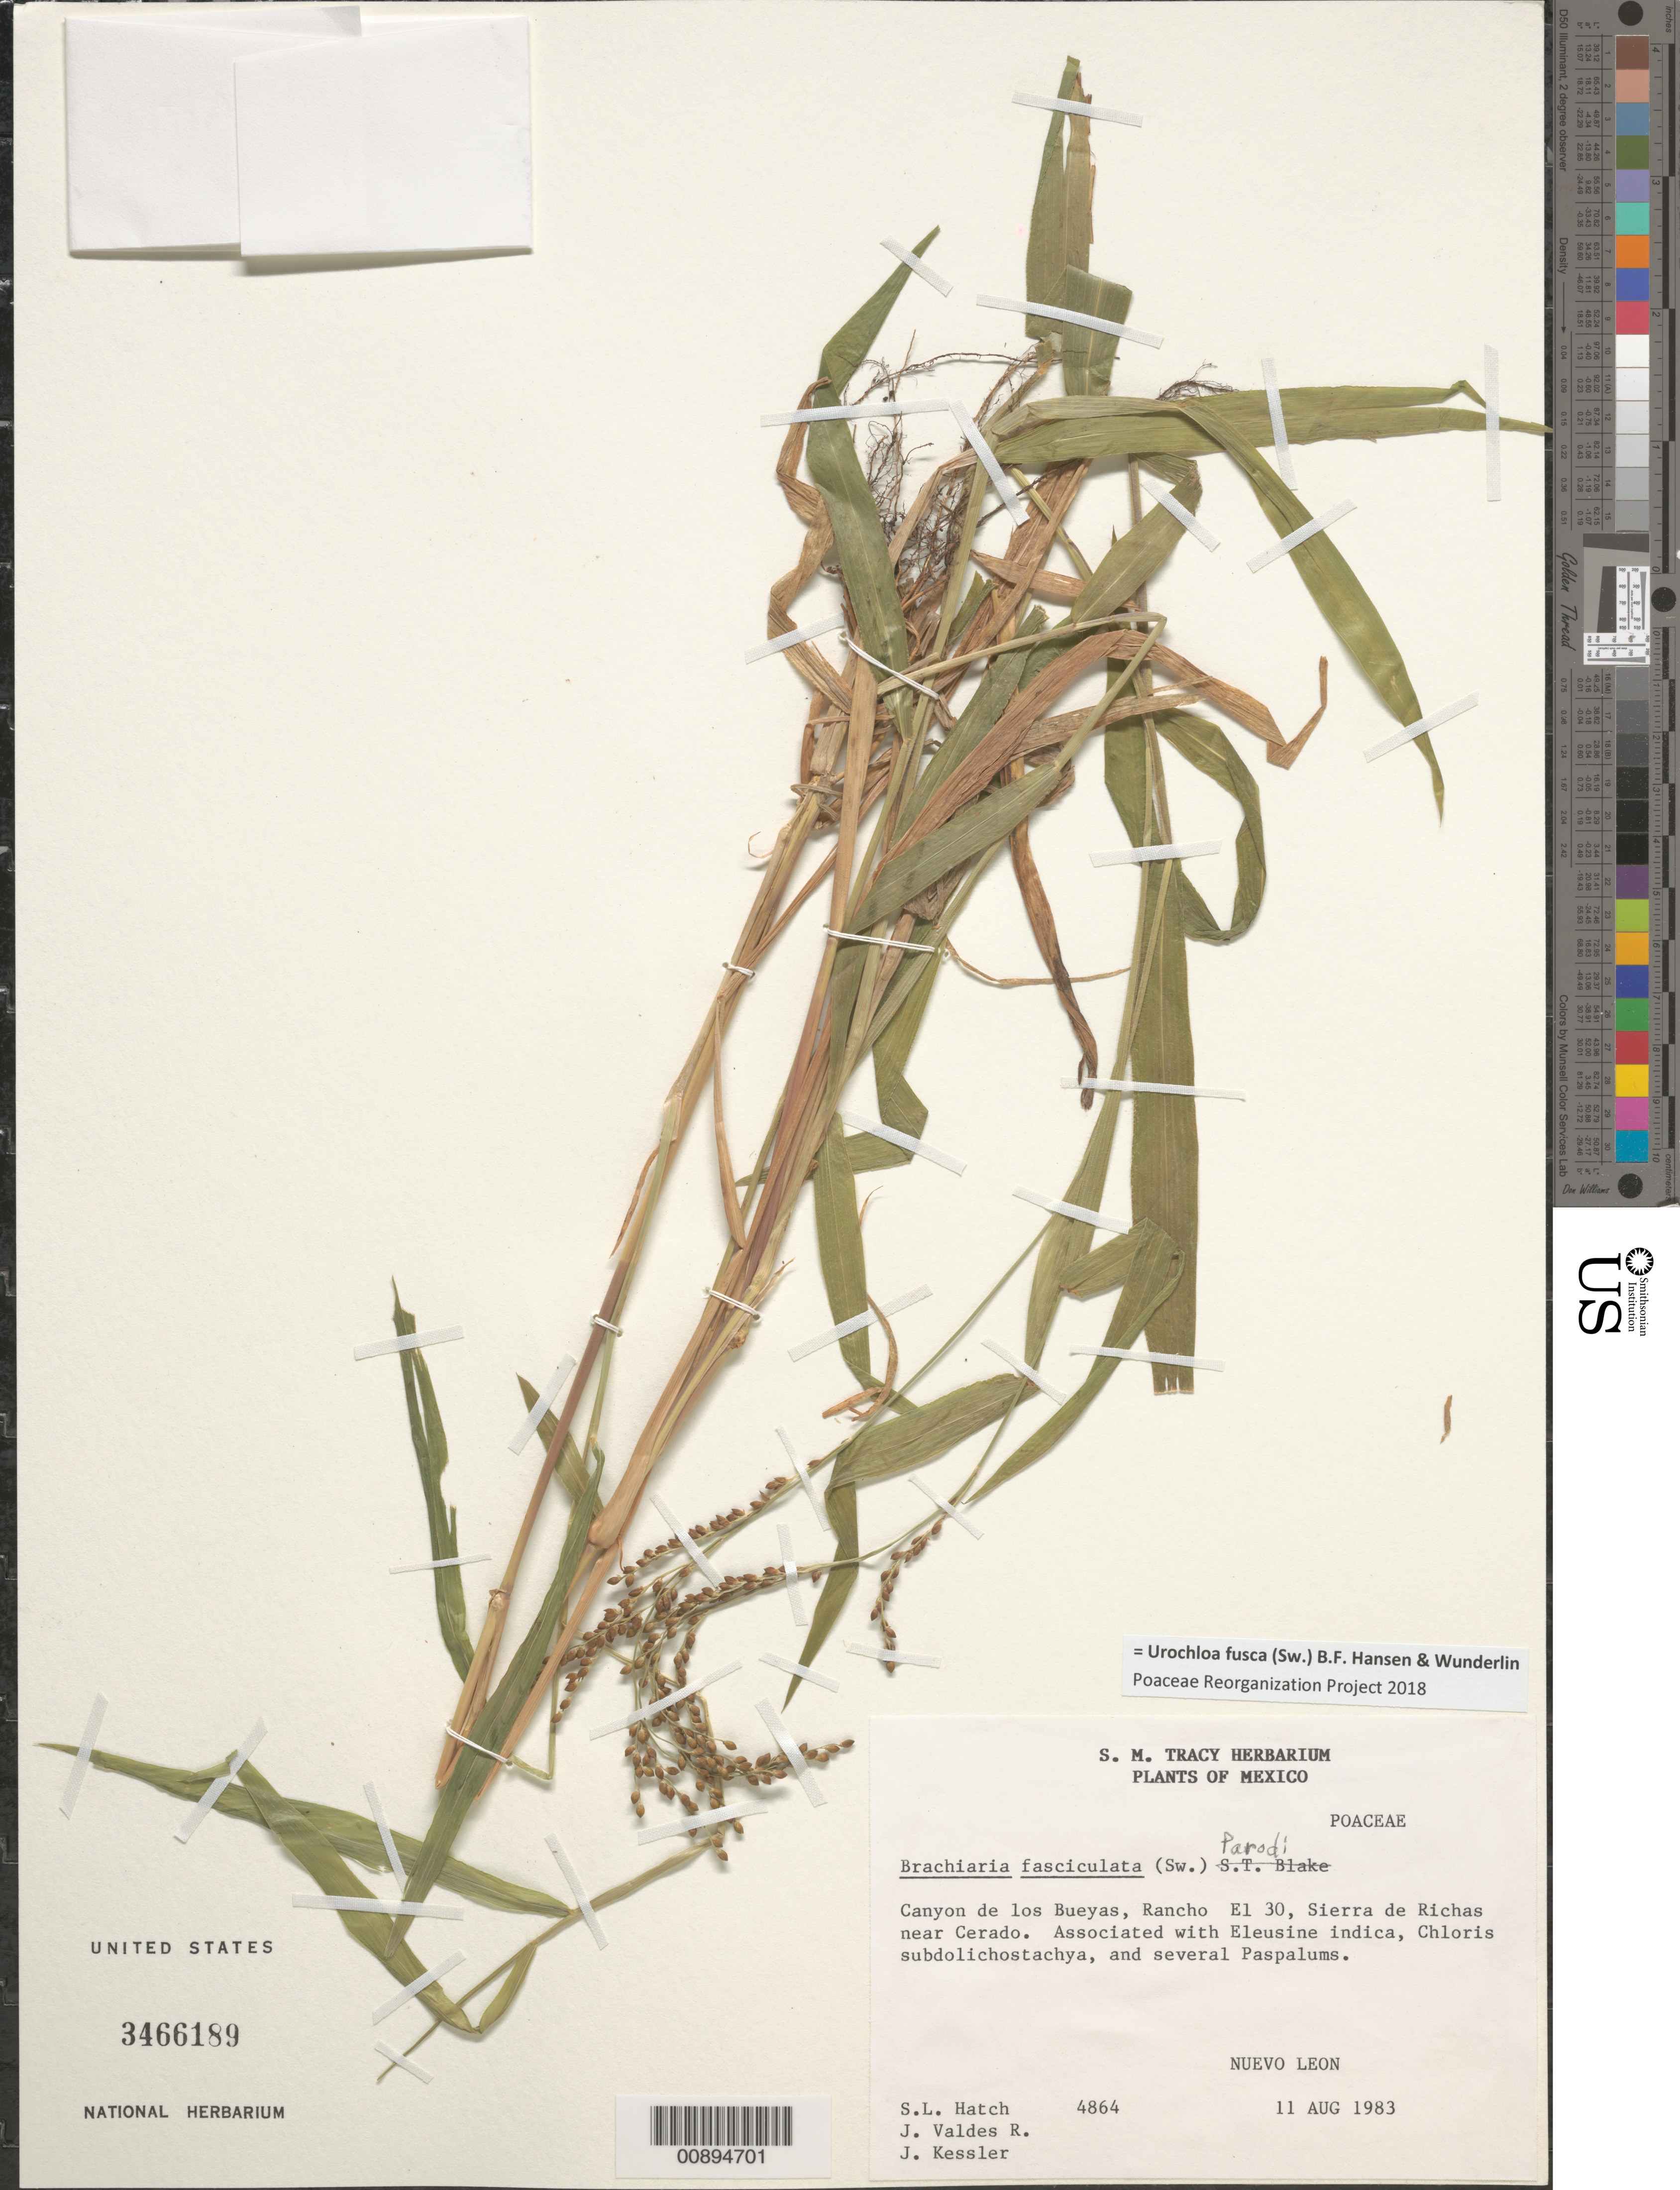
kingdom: Plantae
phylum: Tracheophyta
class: Liliopsida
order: Poales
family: Poaceae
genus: Urochloa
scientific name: Urochloa fusca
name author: (Sw.) B.F. Hansen & Wunderlin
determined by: Poaceae Reorganization Project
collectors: S. L. Hatch, J. Valdés-Reyna & J. Kessler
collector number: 4864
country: Mexico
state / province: Nuevo León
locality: Canyon de los Bueyas, Rancho, Sierra de Richas near Cerado.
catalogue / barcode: US 3466189